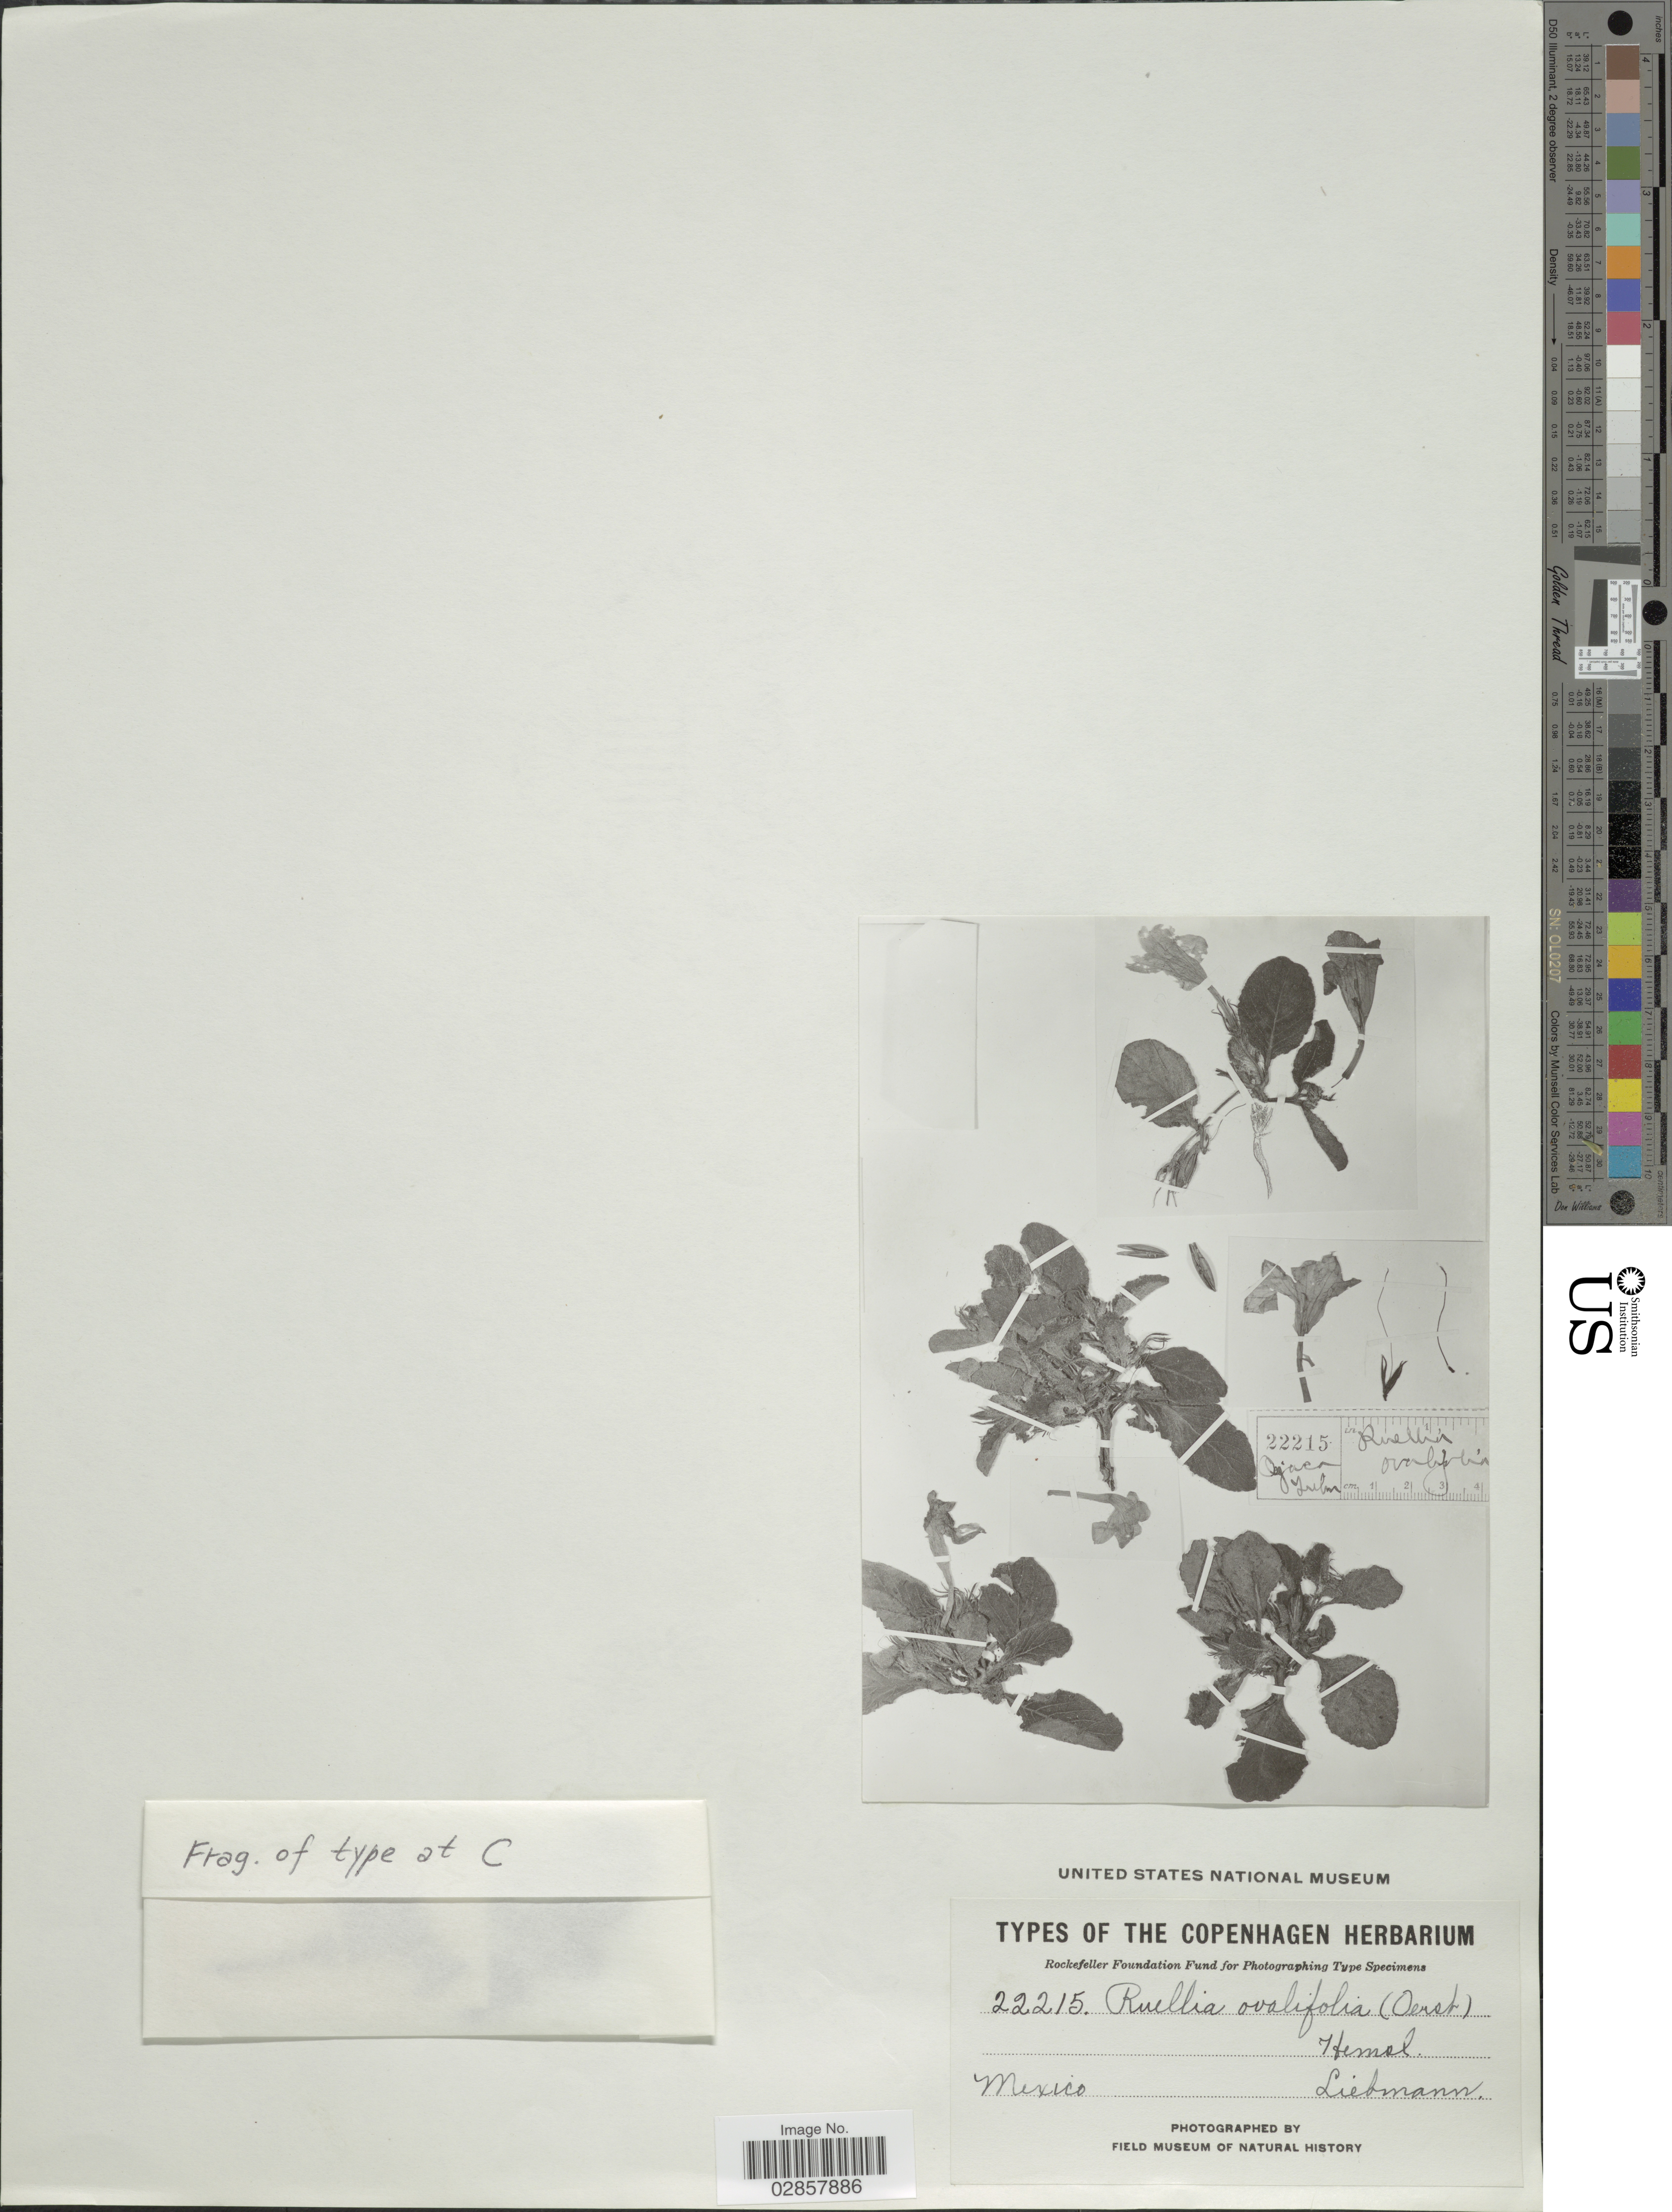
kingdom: Plantae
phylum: Tracheophyta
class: Magnoliopsida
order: Lamiales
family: Acanthaceae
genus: Ruellia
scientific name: Ruellia ovalifolia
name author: (Oerst.) Hemsl.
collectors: Liebmann, --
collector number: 22215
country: Mexico